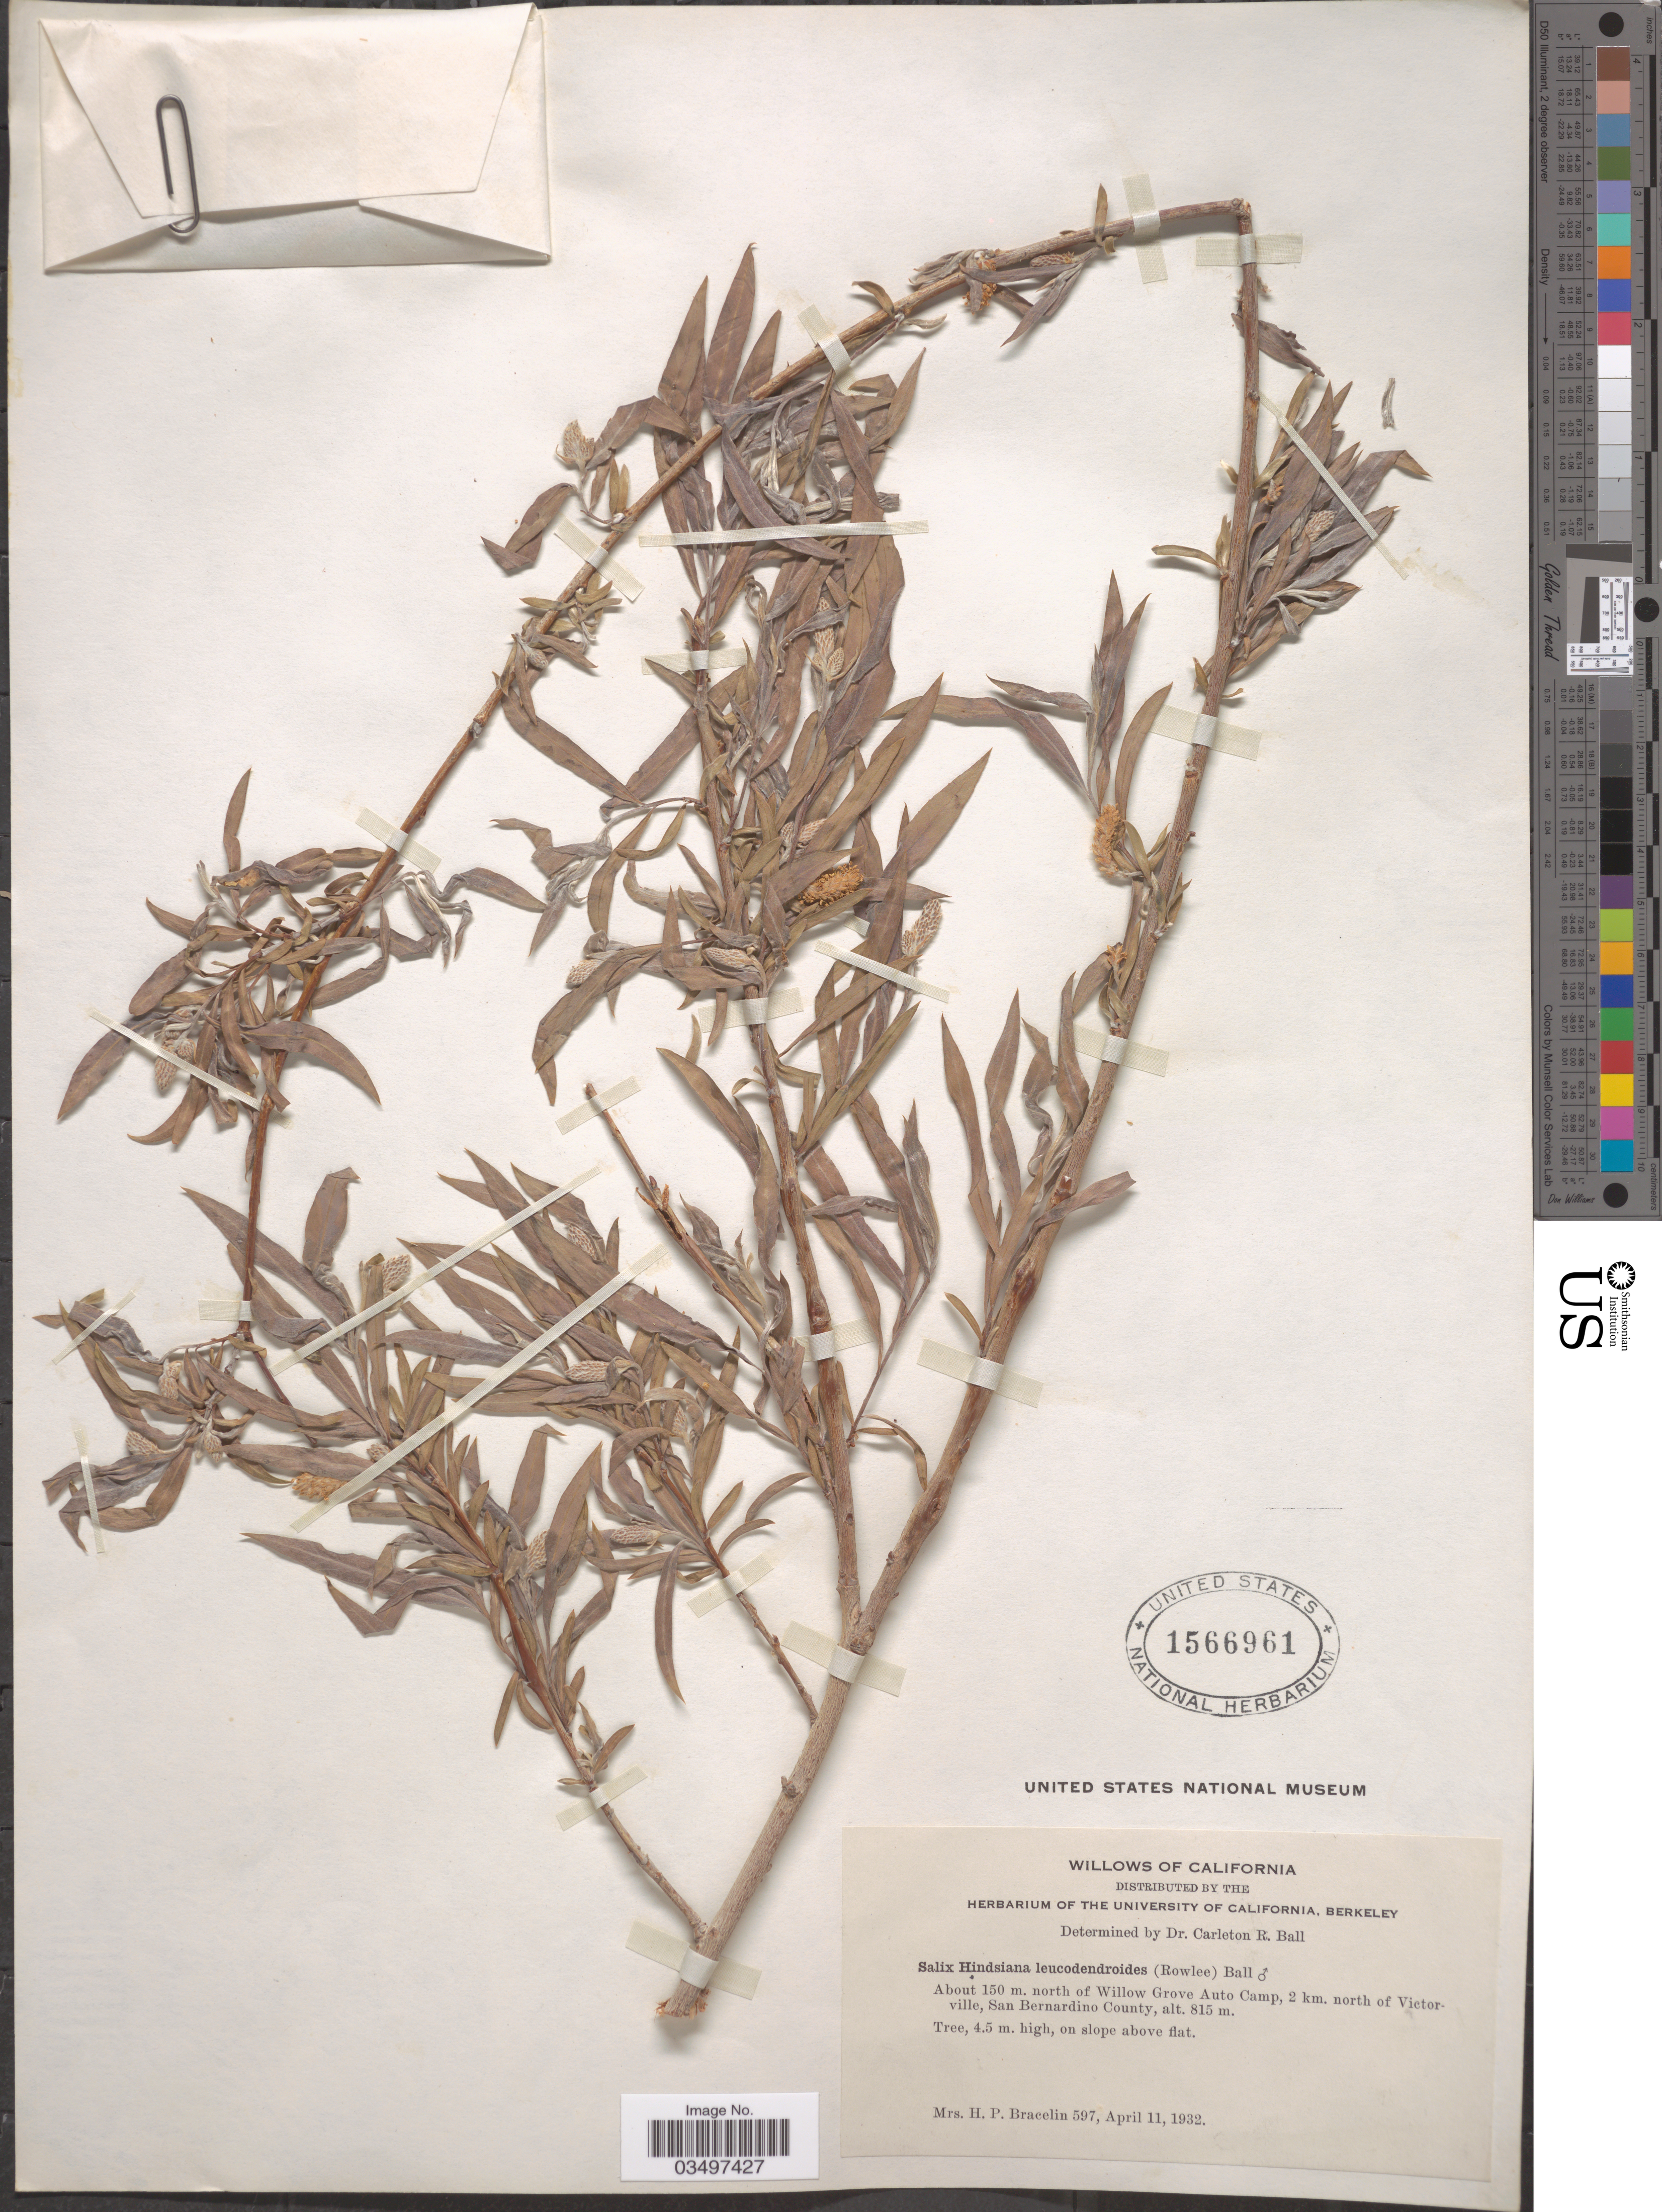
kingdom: Plantae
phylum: Tracheophyta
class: Magnoliopsida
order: Malpighiales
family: Salicaceae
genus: Salix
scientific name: Salix hindsiana var. leucodendroides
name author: (Rowlee) C.R. Ball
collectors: H. Bracelin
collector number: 597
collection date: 1932-04-11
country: United States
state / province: California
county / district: San Bernardino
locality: About 150 m. north of Willow Grove Auto Camp, 2 km. north of Victorville, San Bernardino County.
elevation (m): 815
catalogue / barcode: US 1566961